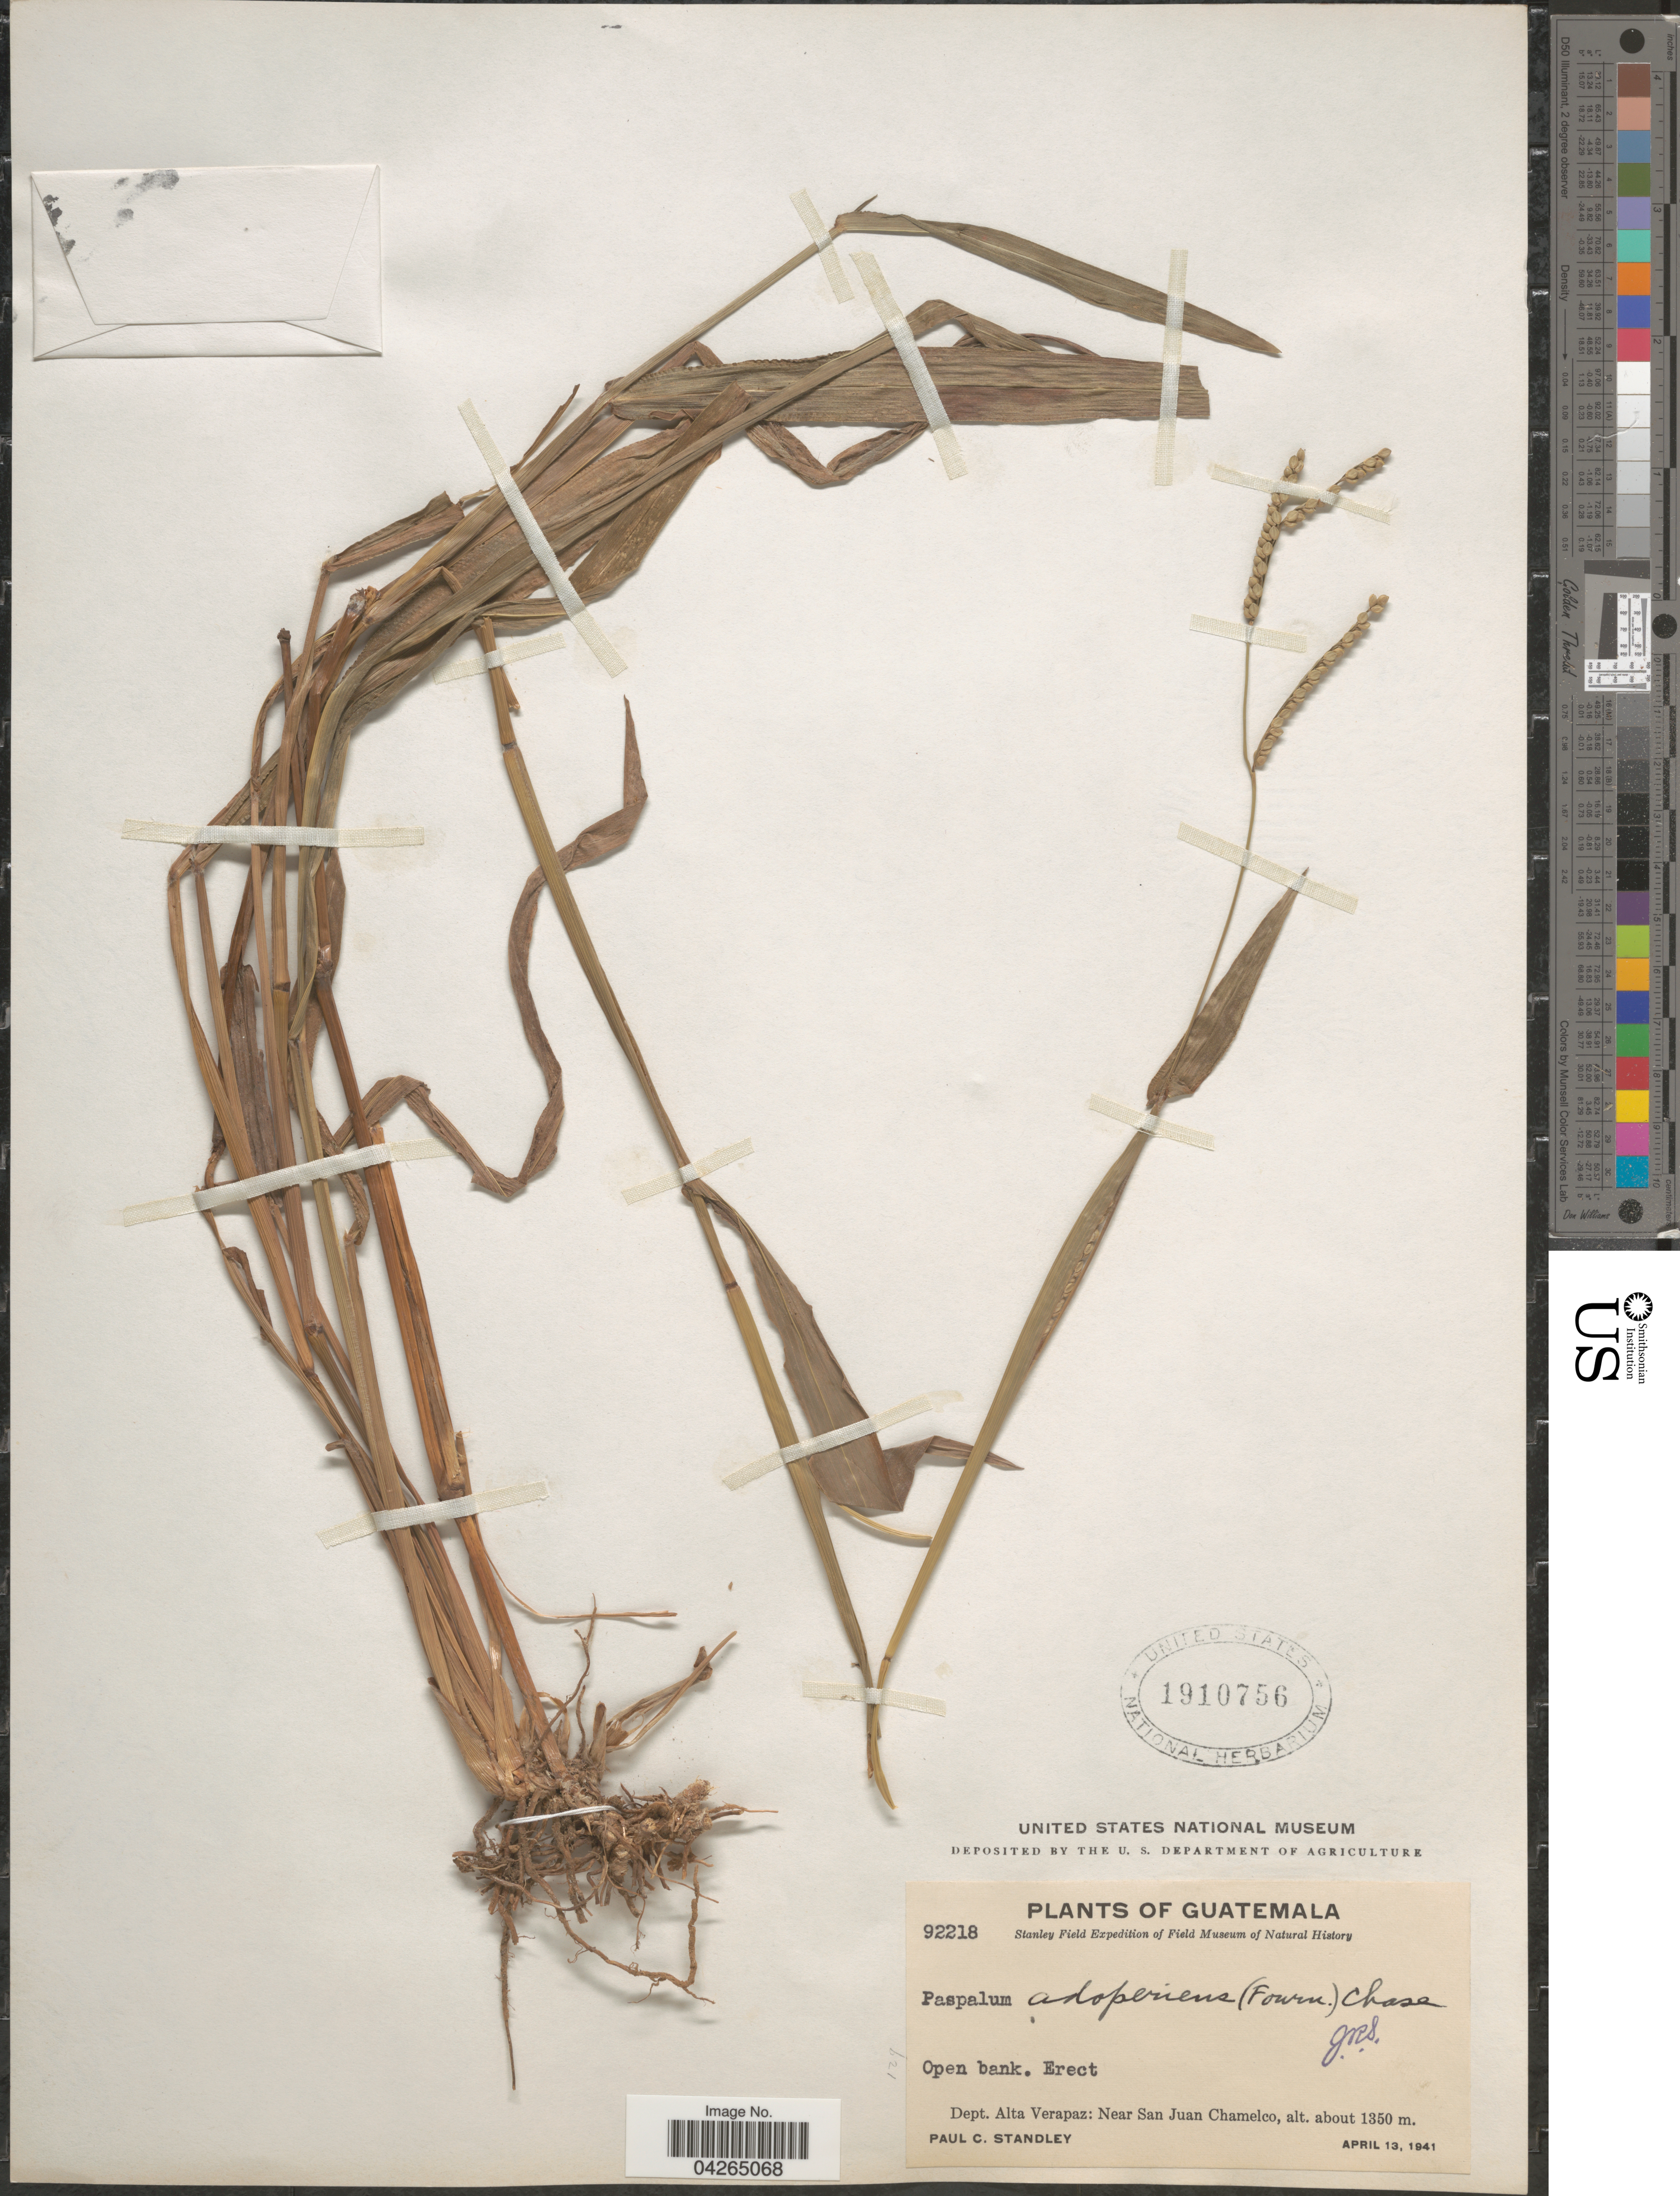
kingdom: Plantae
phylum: Tracheophyta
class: Liliopsida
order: Poales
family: Poaceae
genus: Paspalum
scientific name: Paspalum adoperiens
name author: (E. Fourn.) Chase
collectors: P. C. Standley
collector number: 92218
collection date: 1941-04-13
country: Guatemala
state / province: Alta Verapaz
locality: Stanley Field Expedition of Field Museum of Natural History. Dept. Alta Verapaz: Near San Juan Chamelco.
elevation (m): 1350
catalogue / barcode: US 1910756